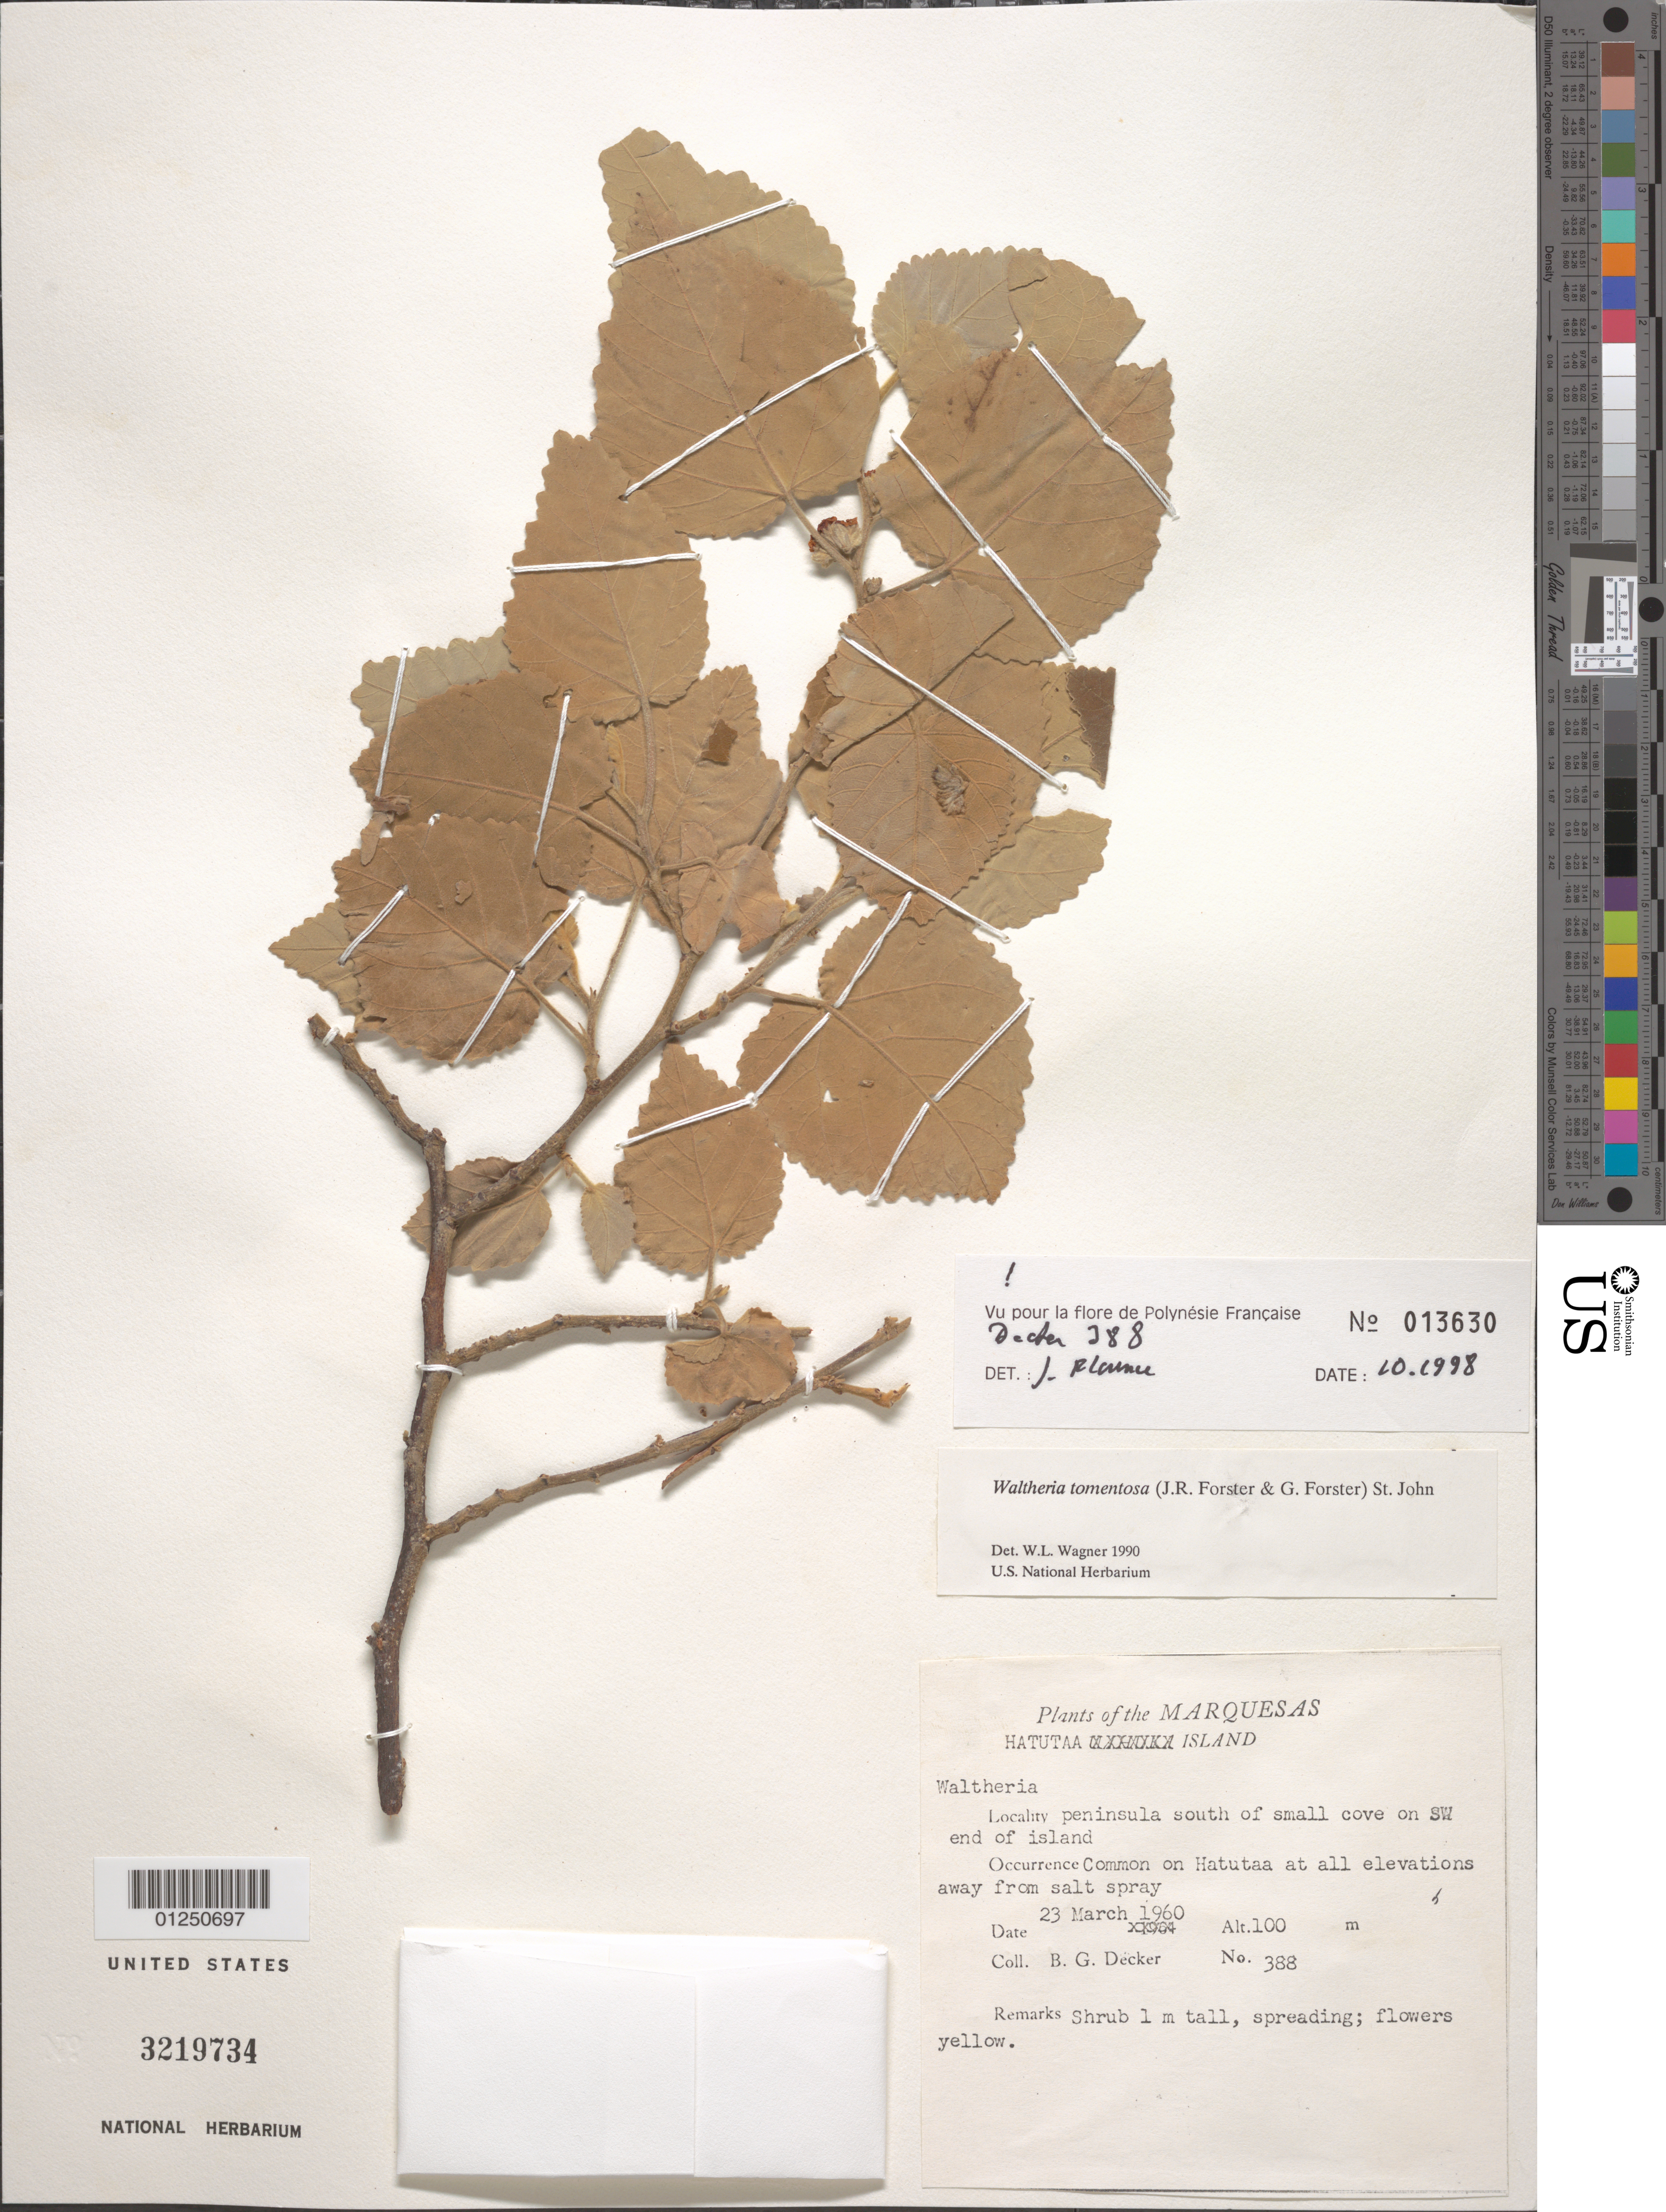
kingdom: Plantae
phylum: Tracheophyta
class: Magnoliopsida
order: Malvales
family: Malvaceae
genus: Waltheria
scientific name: Waltheria tomentosa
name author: (J.R. Forst. & G. Forst.) H. St. John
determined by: Wagner, W. L., (BOT), Smithsonian Institution - National Museum of Natural History (UNITED STATES)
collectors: B. G. Decker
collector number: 388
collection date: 1960-03-23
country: French Polynesia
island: Hatutaa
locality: peninsula S of small cove on SW end of island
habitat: Common at all elevations away from salt spray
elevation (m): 100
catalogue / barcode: US 3219734